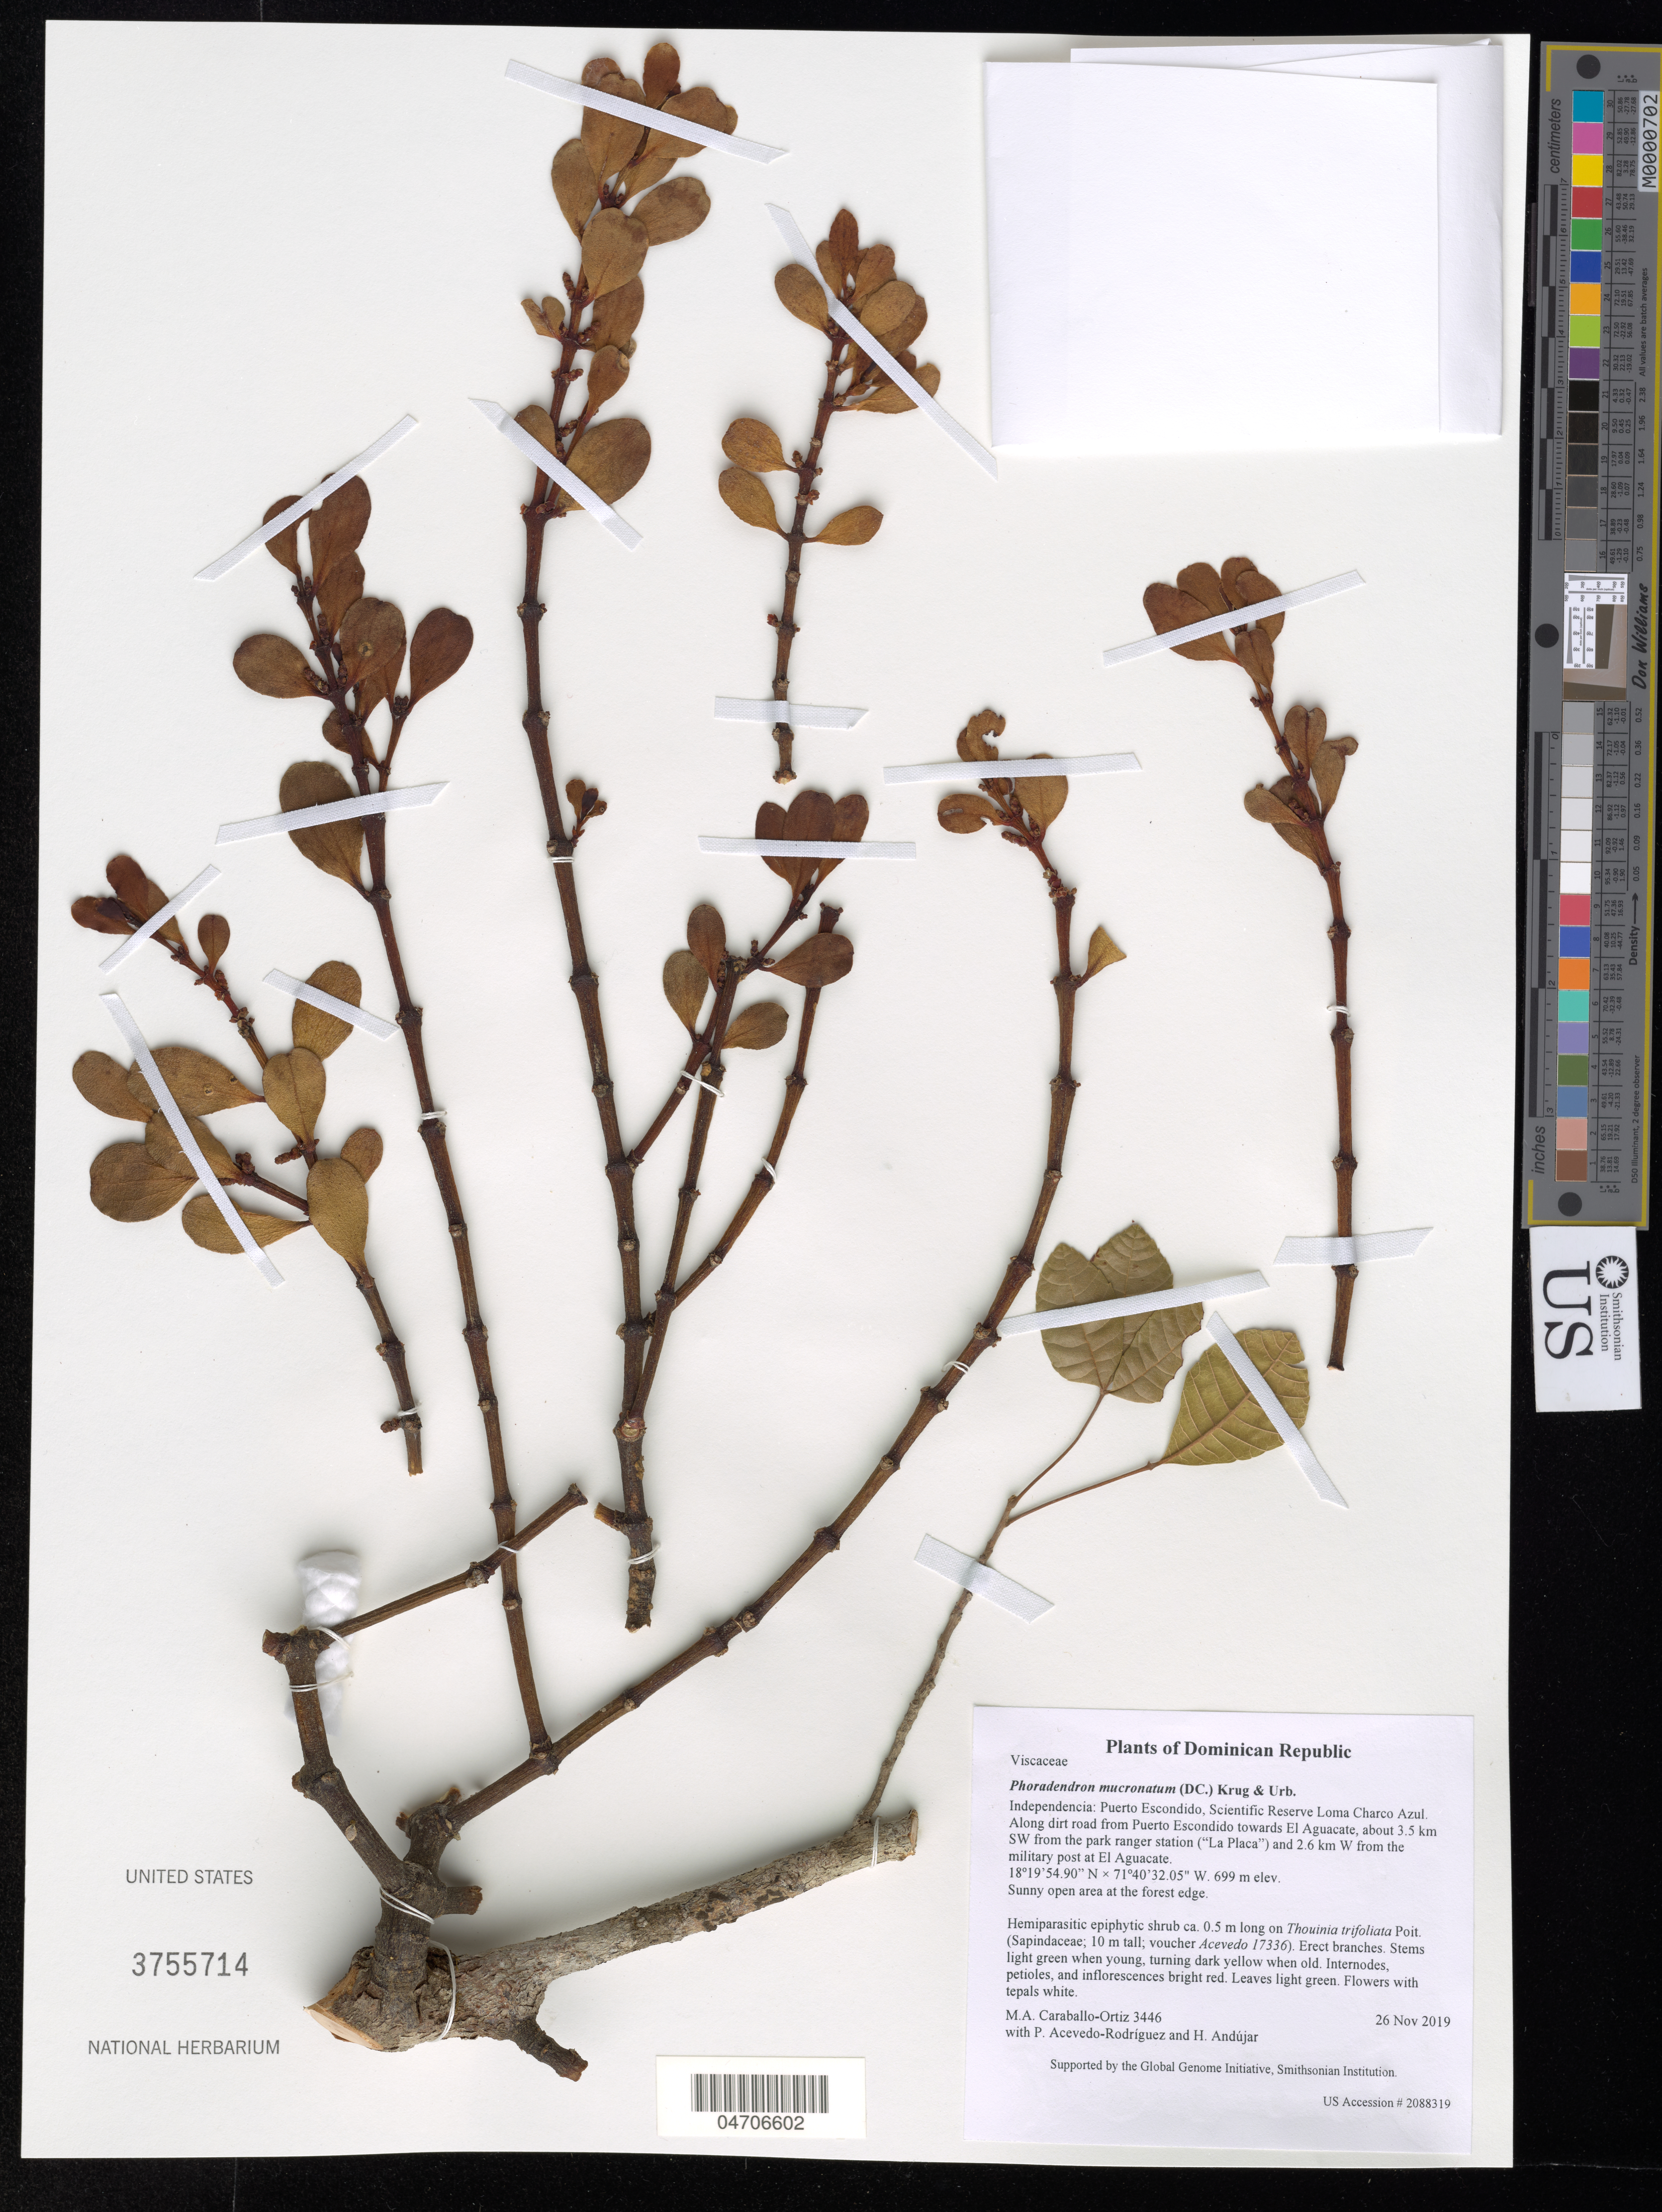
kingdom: Plantae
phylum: Tracheophyta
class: Magnoliopsida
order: Santalales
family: Viscaceae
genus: Phoradendron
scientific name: Phoradendron mucronatum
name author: (DC.) Krug & Urb.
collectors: M. Caraballo-Ortiz, P. Acevedo-Rodr. & H. Andujar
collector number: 3446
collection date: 2019-11-26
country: Dominican Republic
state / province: Independencia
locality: Puerto Escondido, Scientific Reserve Loma Charco Azul. Along dirt road from Puerto Escondido towards El Aguacate, about 3.5 km SW from the park ranger station ("La Placa") and 2.6 km W from the military post at El Aguacate.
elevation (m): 699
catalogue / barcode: US 3755714